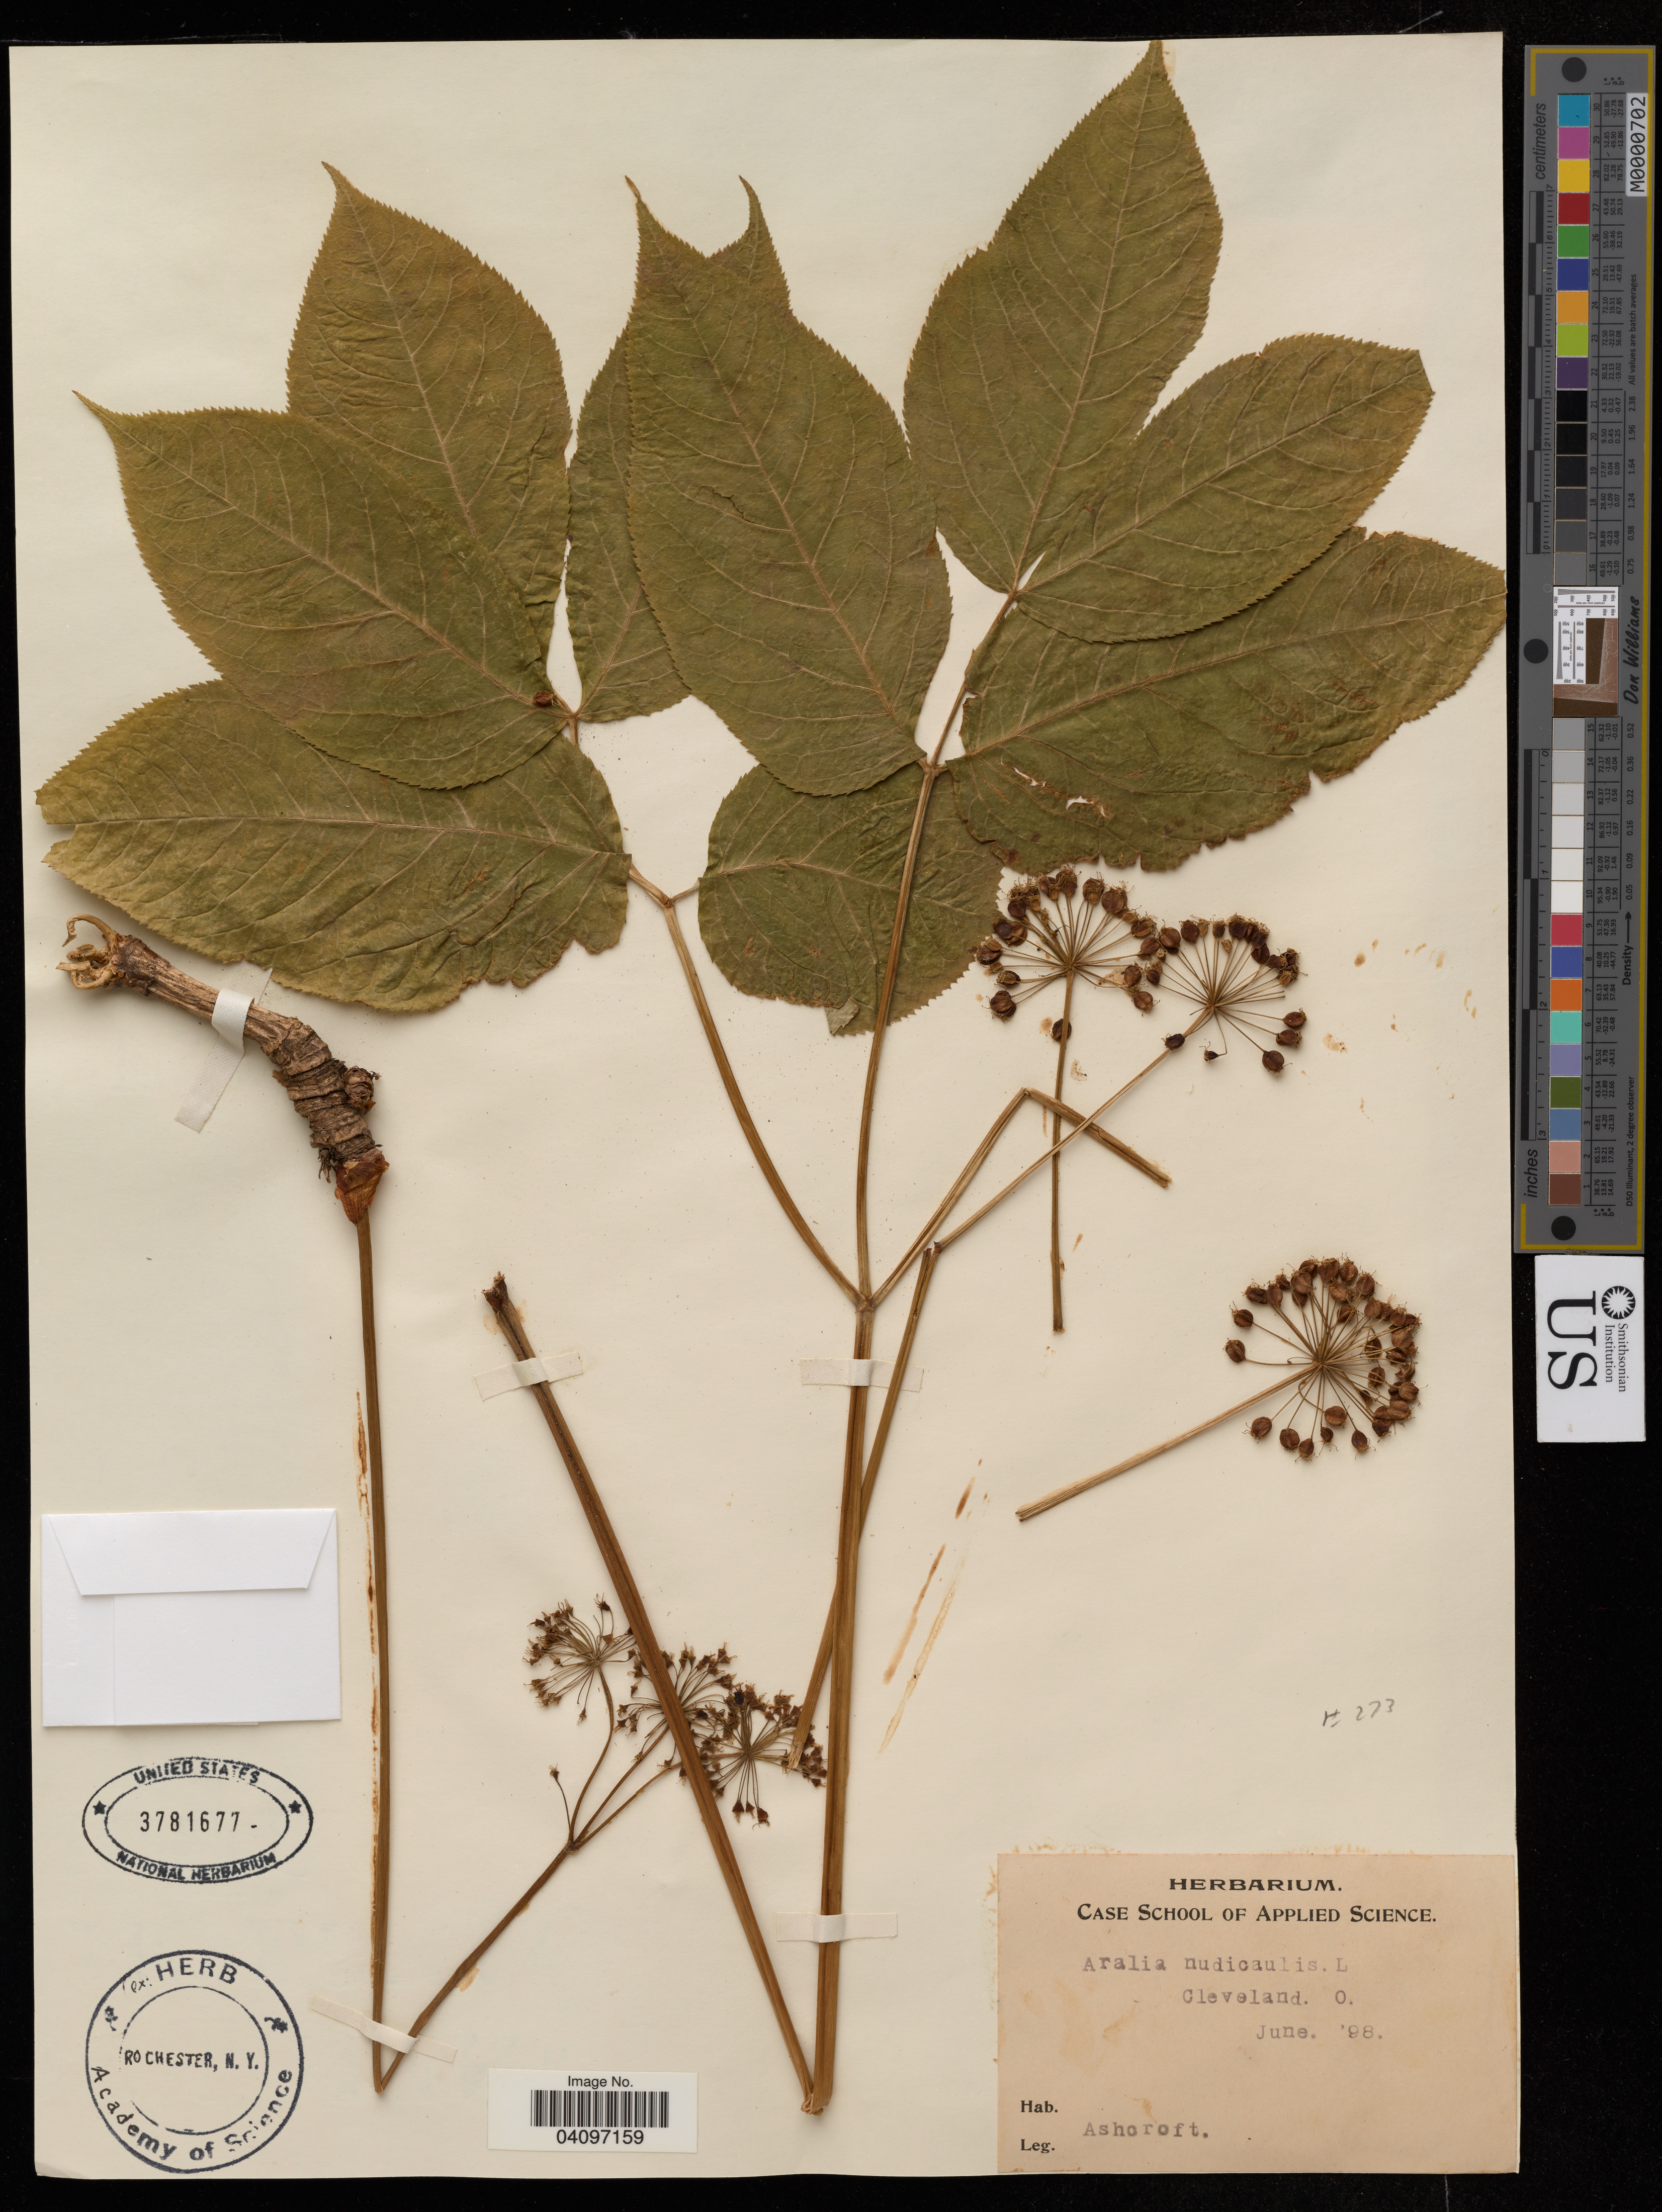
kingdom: Plantae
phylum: Tracheophyta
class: Magnoliopsida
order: Apiales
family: Araliaceae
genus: Aralia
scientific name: Aralia nudicaulis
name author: L.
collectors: Ashcroft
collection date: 1998-06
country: United States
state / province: Ohio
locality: Cleveland.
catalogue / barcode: US 3781677